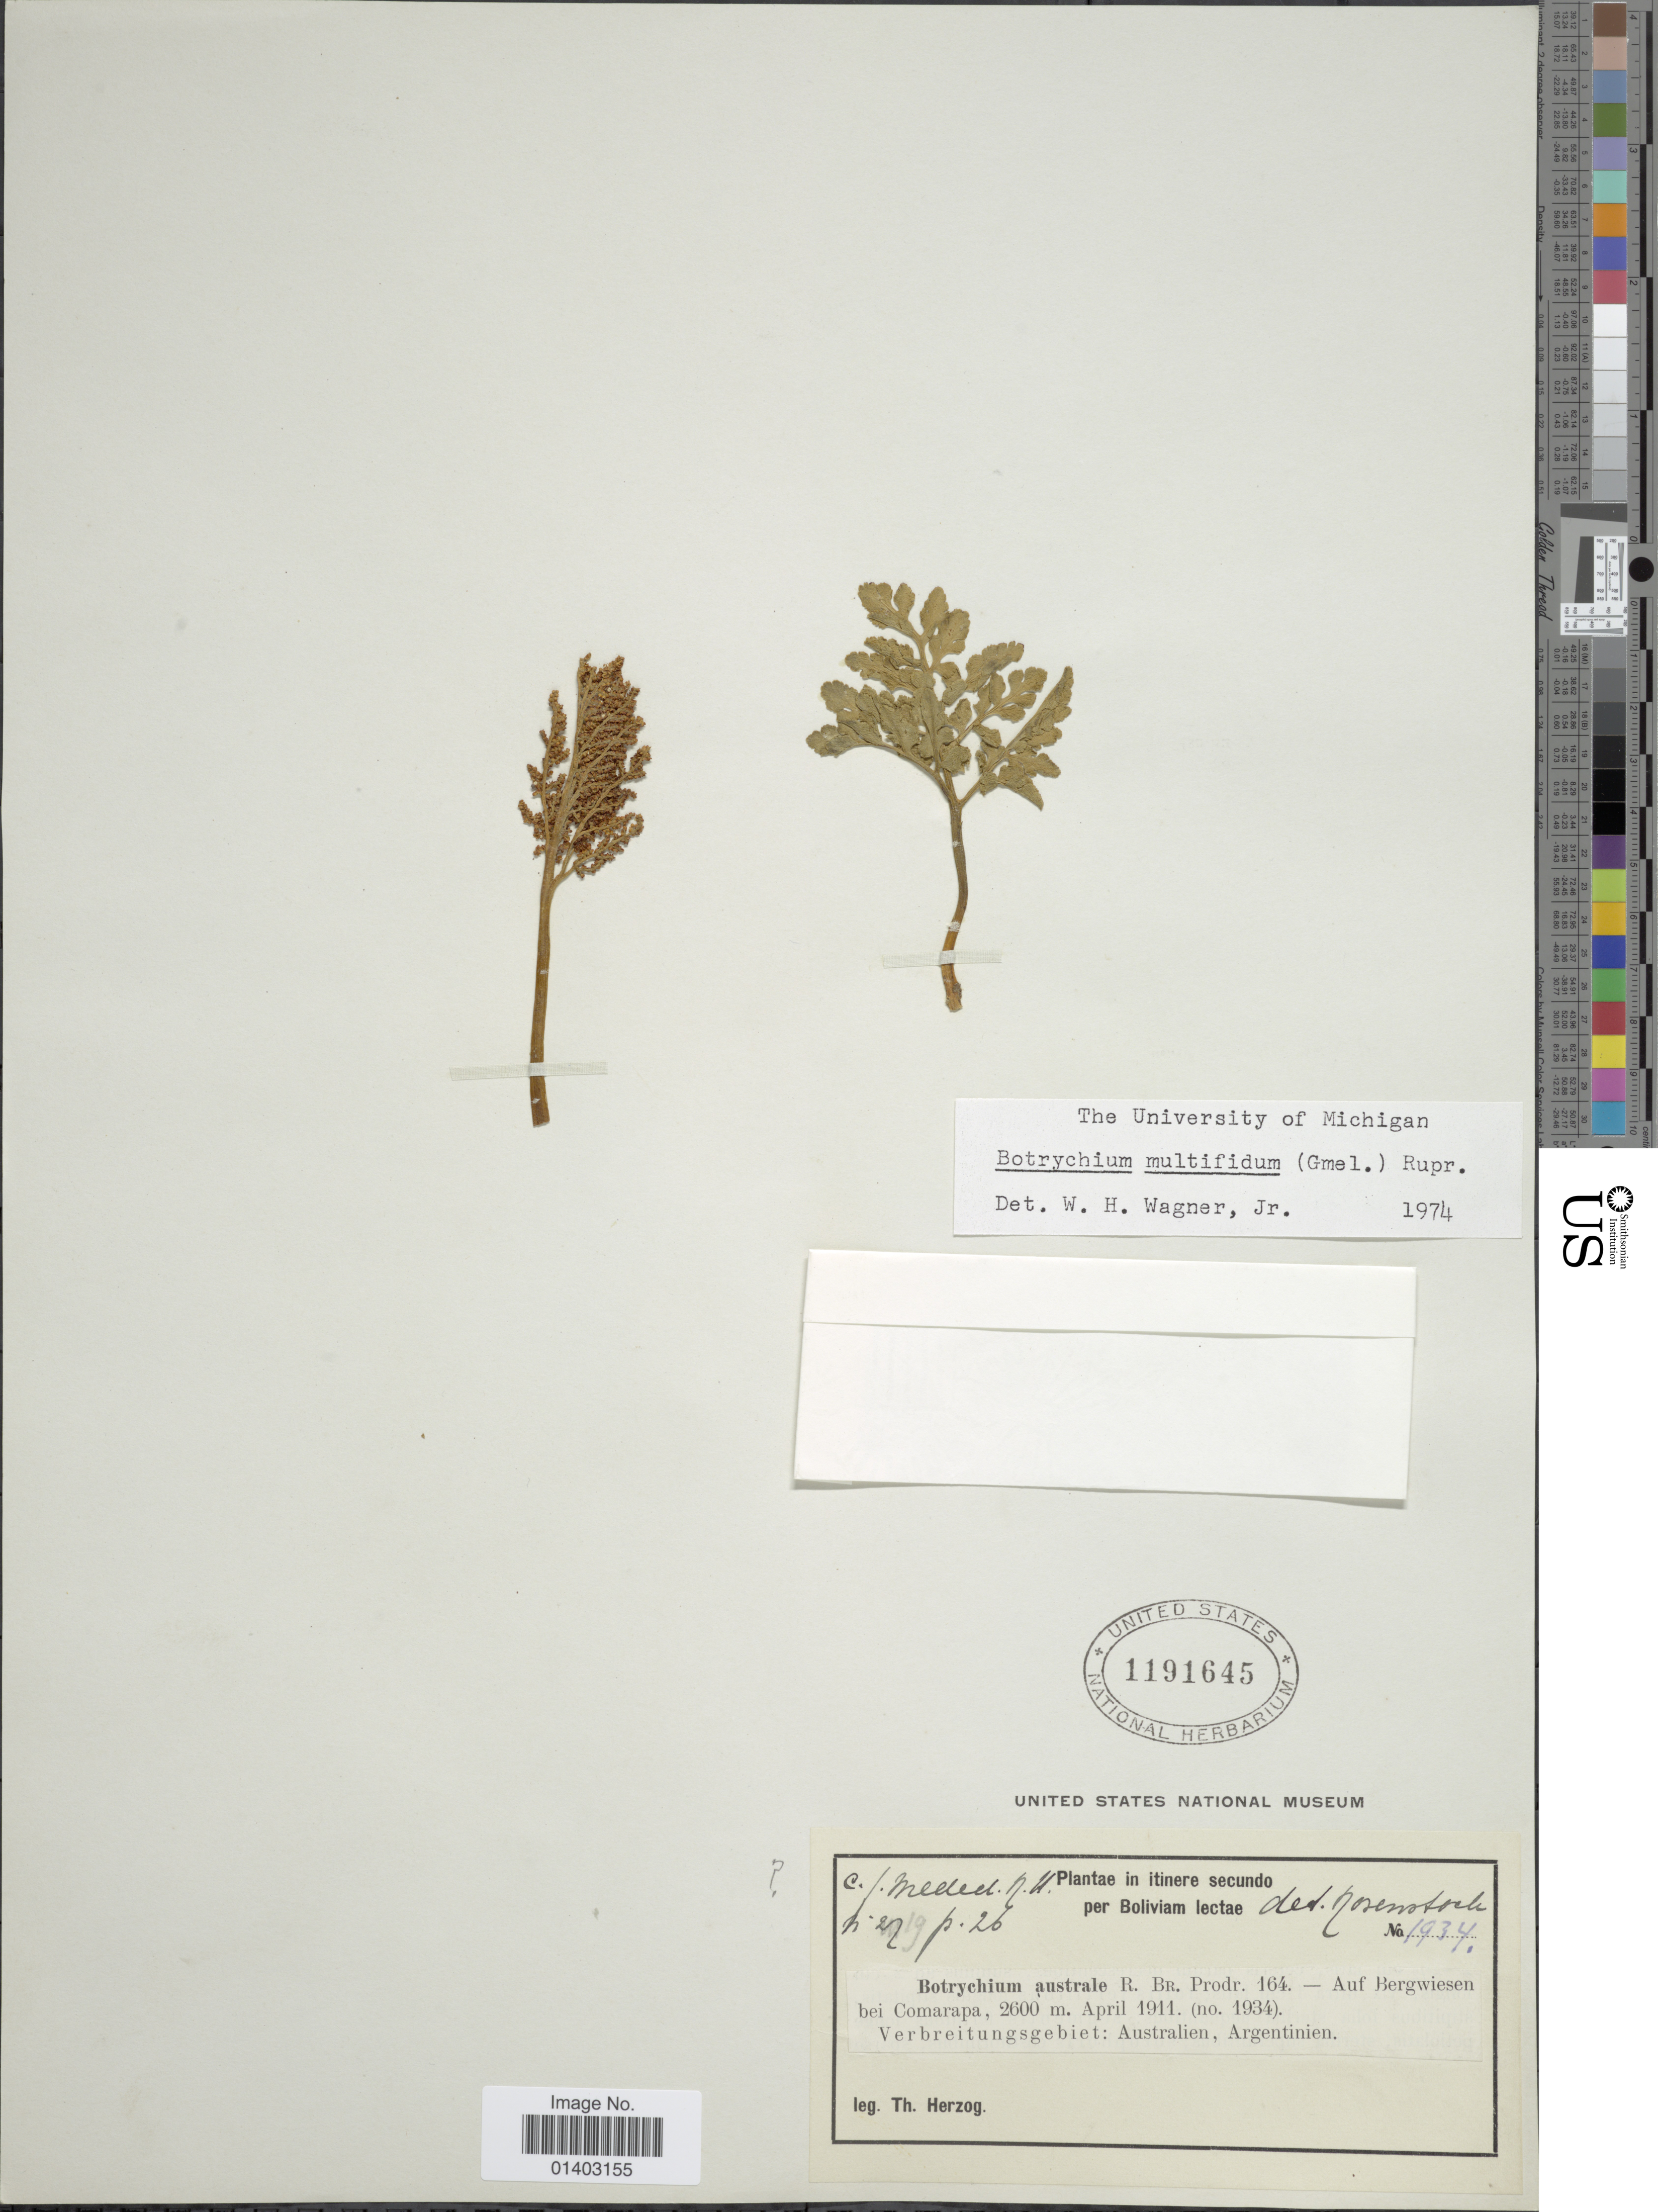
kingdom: Plantae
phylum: Tracheophyta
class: Polypodiopsida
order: Ophioglossales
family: Ophioglossaceae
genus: Botrychium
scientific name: Botrychium multifidum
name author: (J.F. Gmel.) Rupr.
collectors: T. Herzog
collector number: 1934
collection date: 1911-04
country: Bolivia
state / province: Santa Cruz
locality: Auf Bergwiesen bei Comarapa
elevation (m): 2600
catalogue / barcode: US 1191645